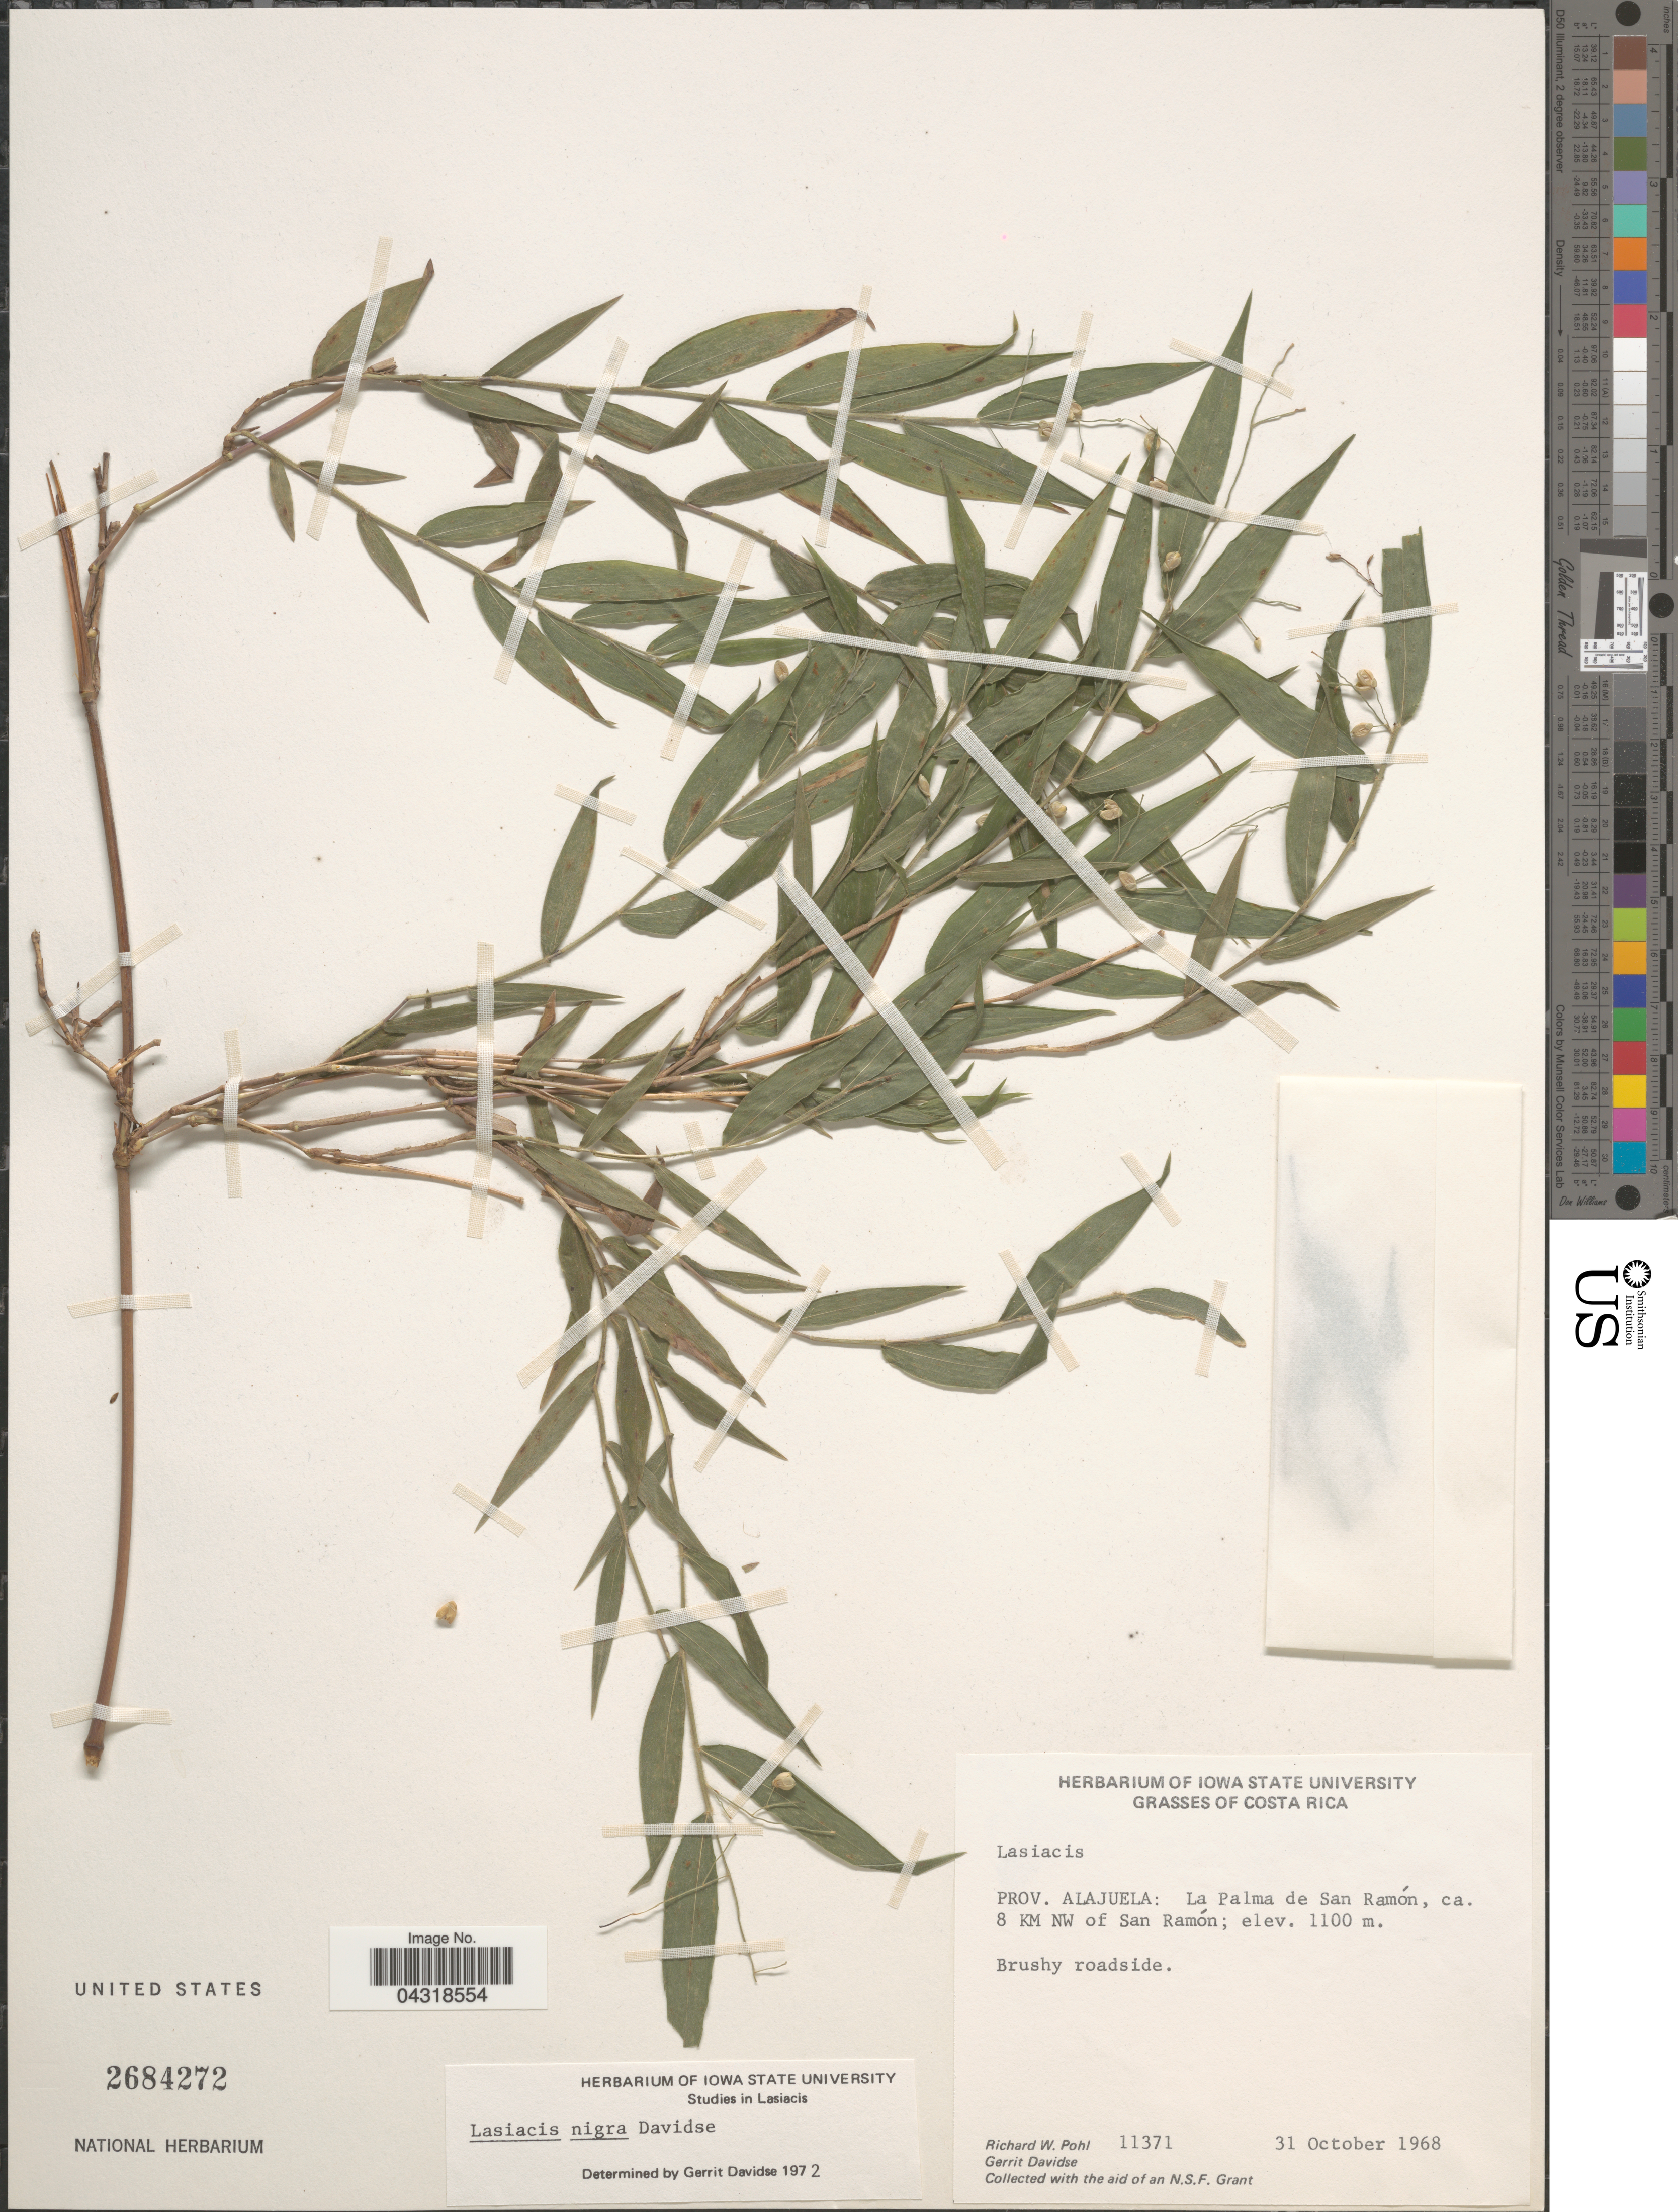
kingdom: Plantae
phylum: Tracheophyta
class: Liliopsida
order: Poales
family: Poaceae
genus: Lasiacis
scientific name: Lasiacis nigra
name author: Davidse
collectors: R. W. Pohl & G. Davidse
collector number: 11371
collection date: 1968-10-31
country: Costa Rica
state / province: Alajuela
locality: La Palma de San Ramón, ca. 8 KM NW of San Ramón.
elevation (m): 1100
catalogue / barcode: US 2684272